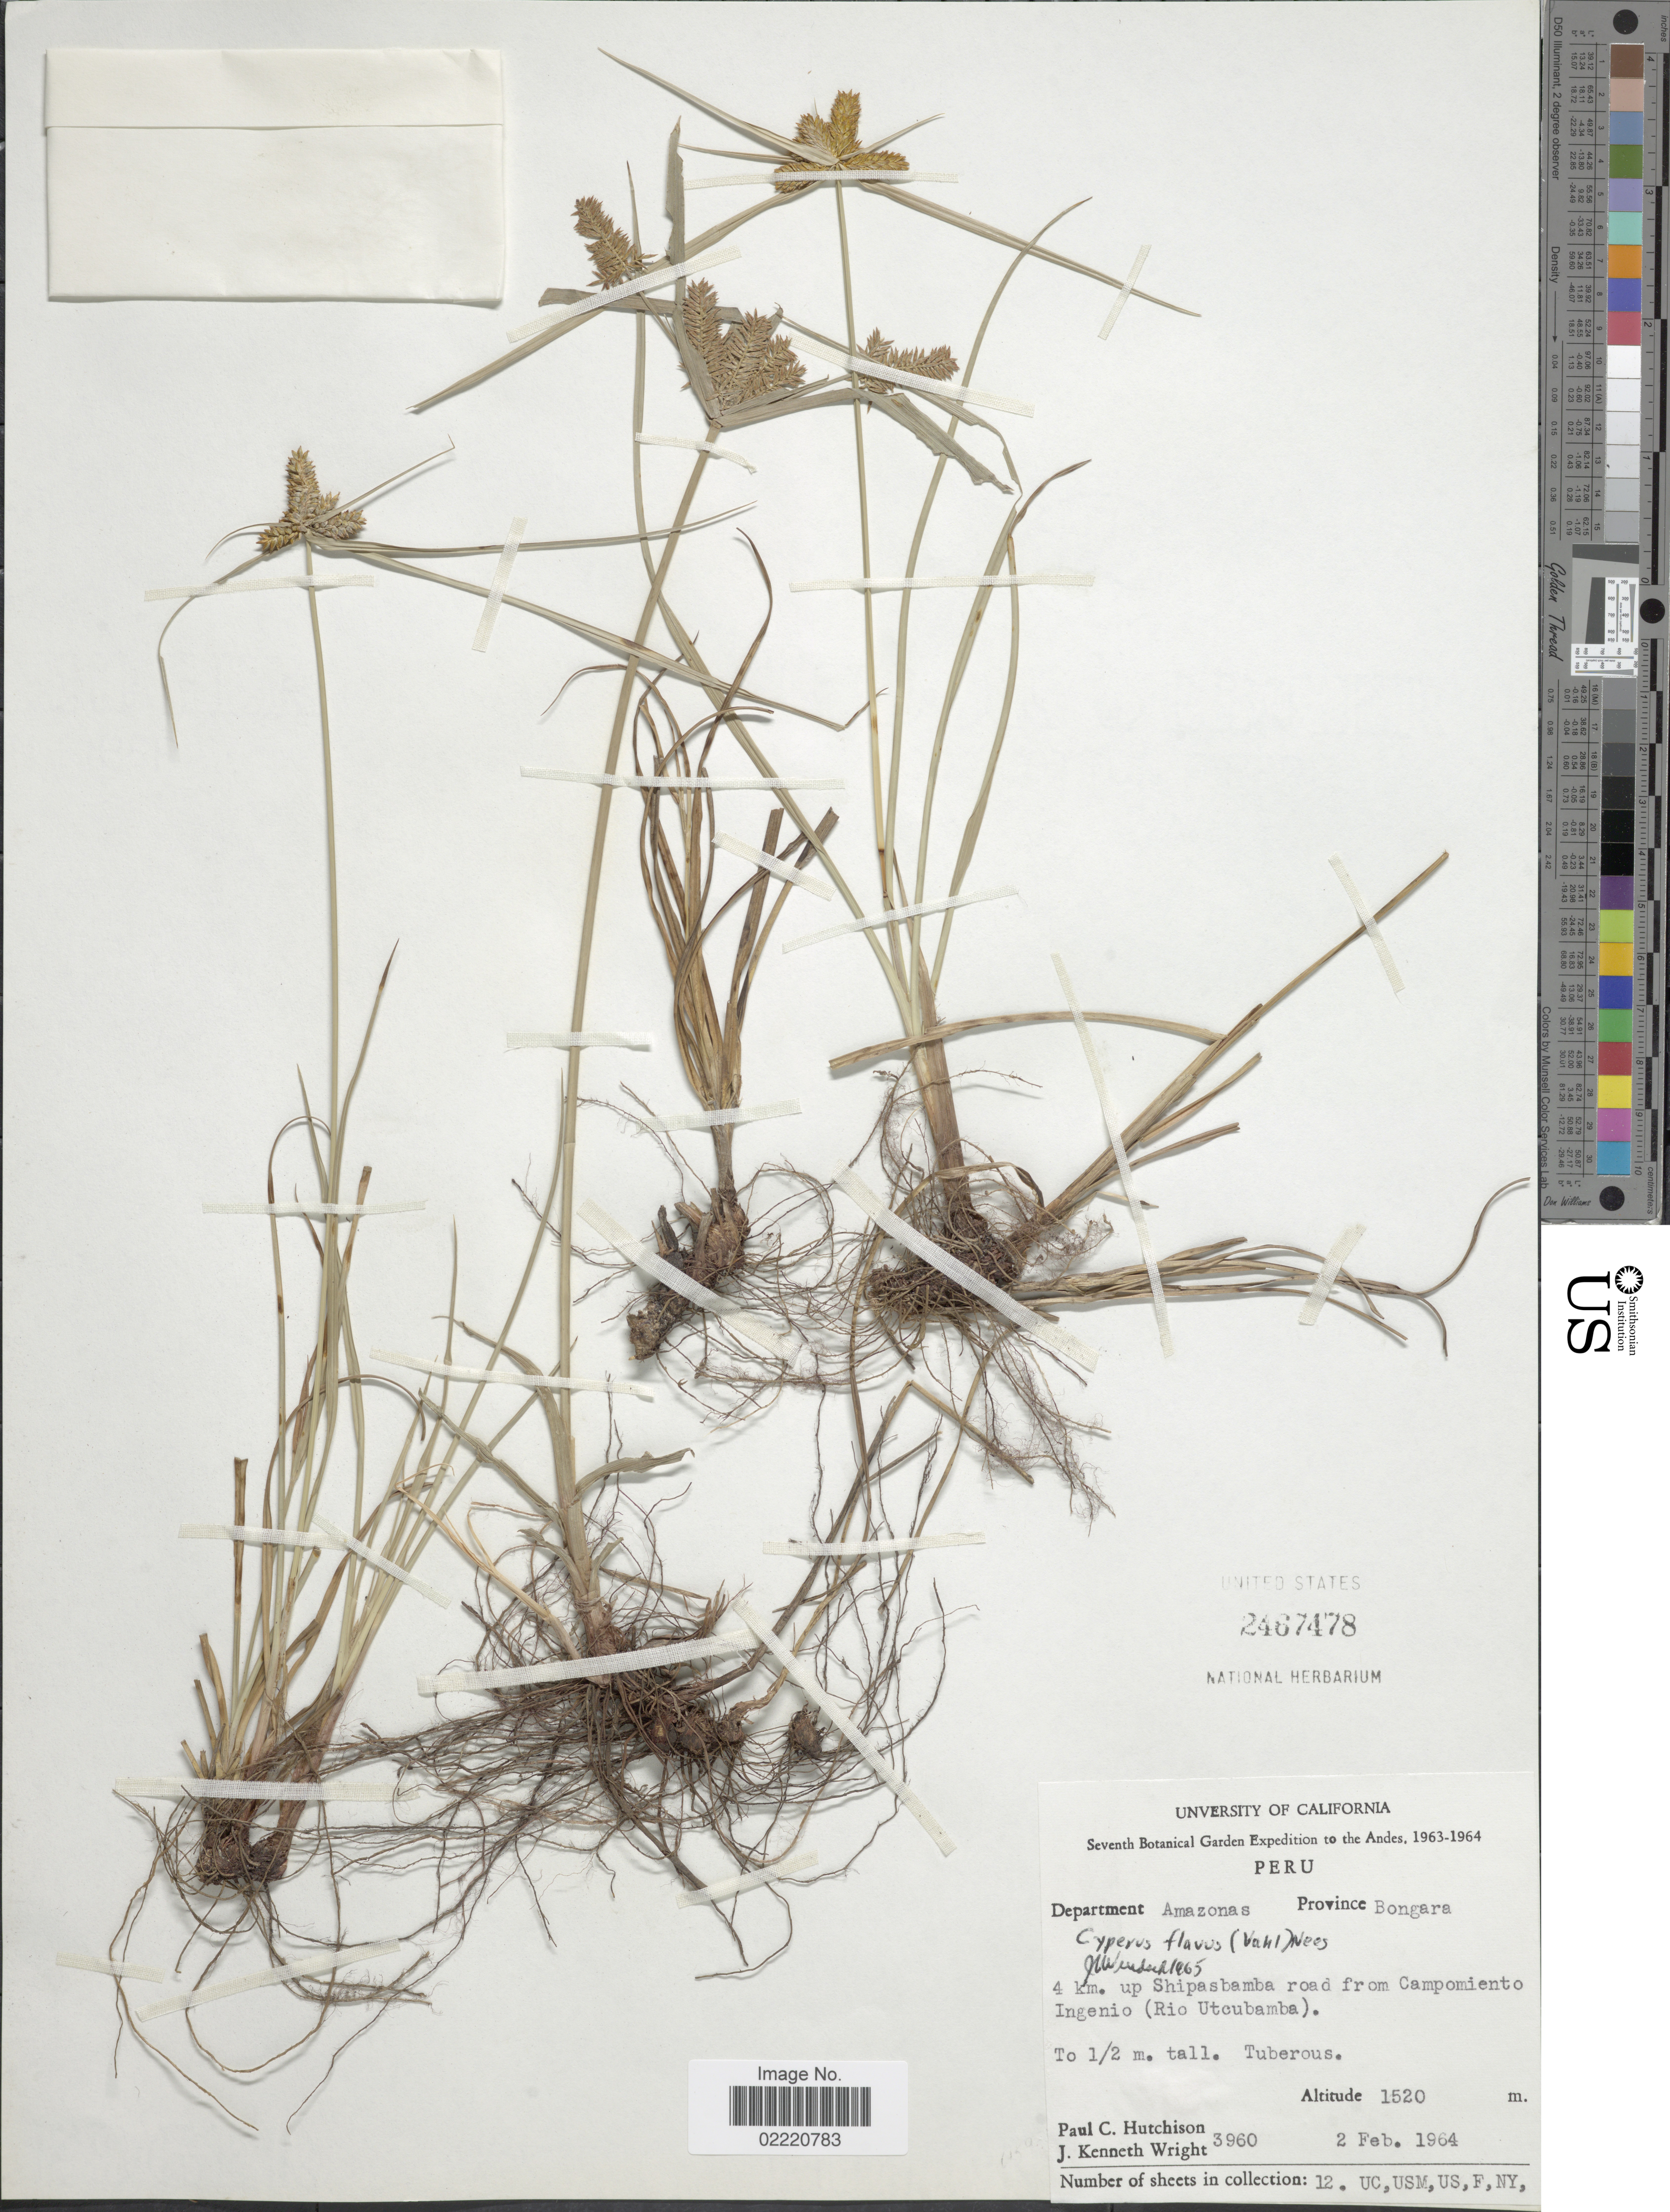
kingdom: Plantae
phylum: Tracheophyta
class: Liliopsida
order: Poales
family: Cyperaceae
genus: Cyperus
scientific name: Cyperus aggregatus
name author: (Willd.) Endl.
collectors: P. C. Hutchison & J. K. Wright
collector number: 3960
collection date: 1964-02-02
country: Peru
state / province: Amazonas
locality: Department Amazonas, Province Bongara, 4 km. up Shipasbamba road from Campomiente Ingenio (Rio Utcubamba)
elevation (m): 1520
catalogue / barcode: US 2467478